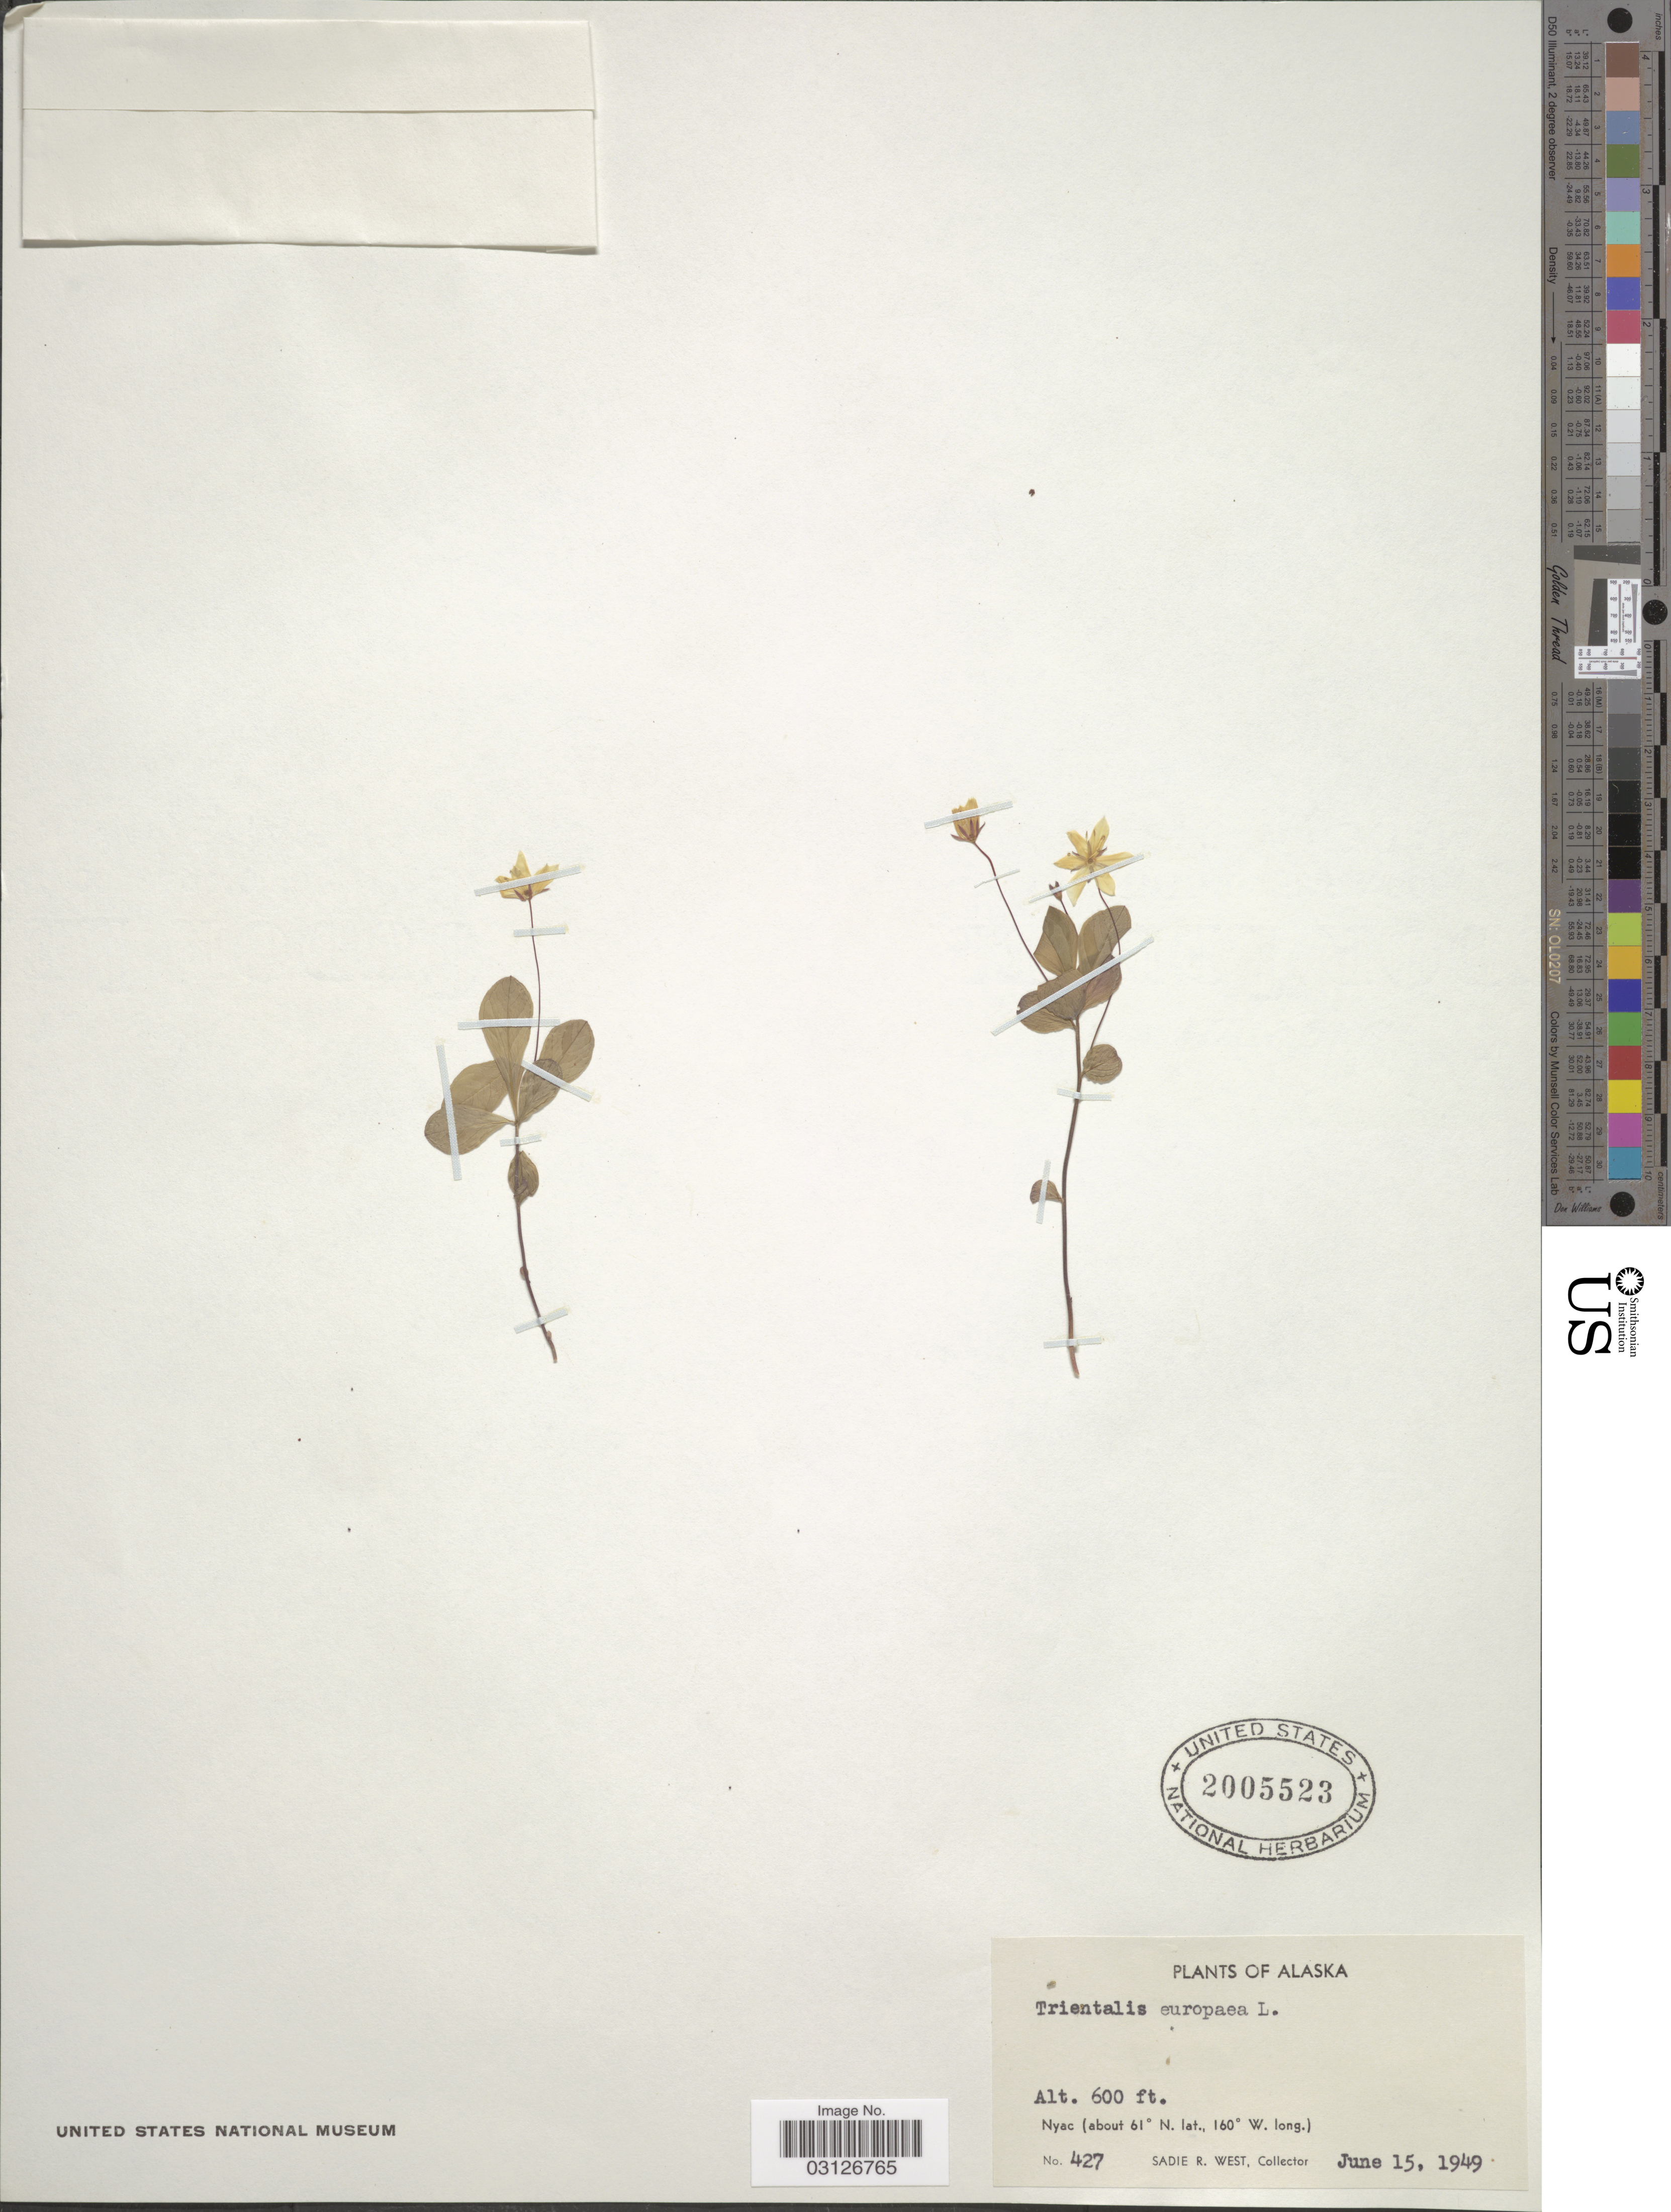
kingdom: Plantae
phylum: Tracheophyta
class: Magnoliopsida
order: Ericales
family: Primulaceae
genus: Trientalis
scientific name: Trientalis europaea subsp. arctica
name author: (Fisch. ex Hook.) Hultén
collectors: S. R. West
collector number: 427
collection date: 1949-06-15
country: United States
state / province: Alaska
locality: Nyac.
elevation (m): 183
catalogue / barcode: US 2005523